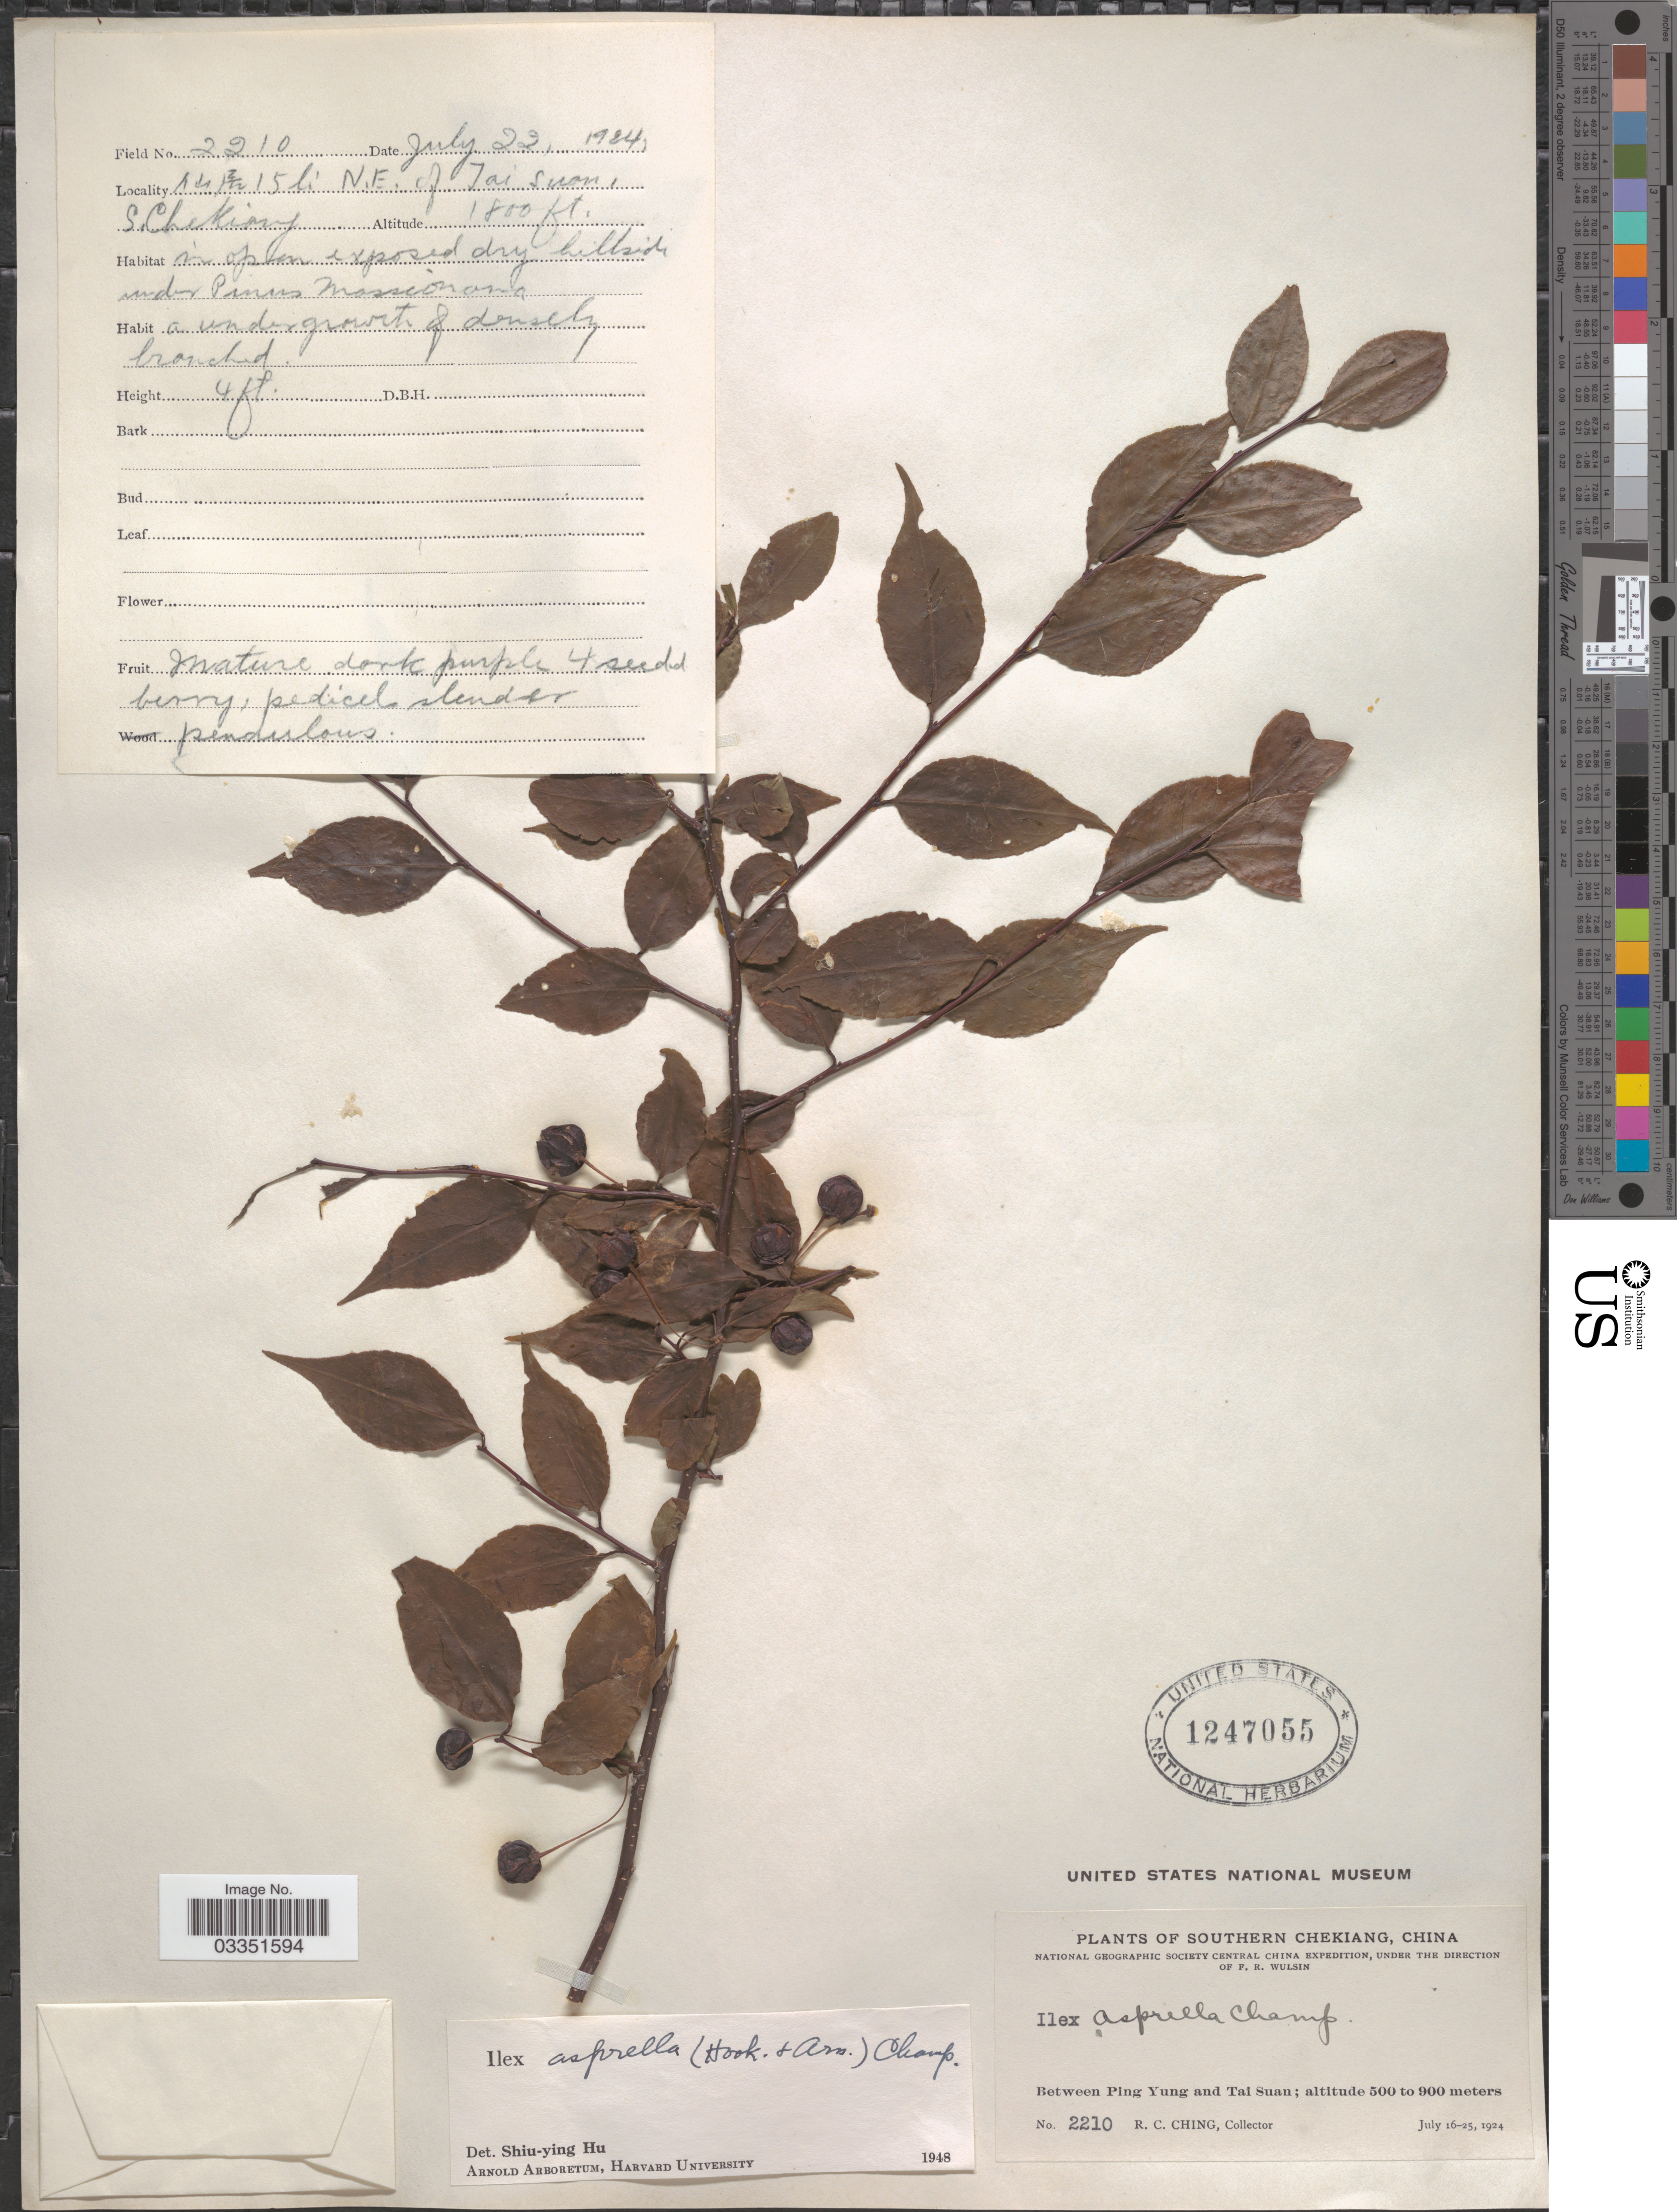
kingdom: Plantae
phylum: Tracheophyta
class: Magnoliopsida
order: Aquifoliales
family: Aquifoliaceae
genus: Ilex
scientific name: Ilex asperula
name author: Mart.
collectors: R. C. Ching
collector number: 2210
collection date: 1924-07-22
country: China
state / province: Zhejiang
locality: Southern Chekiang. Between Ping Yung and Tai Suan. X. 15 li N.E. of Tai Suan.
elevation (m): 549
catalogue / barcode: US 1247055